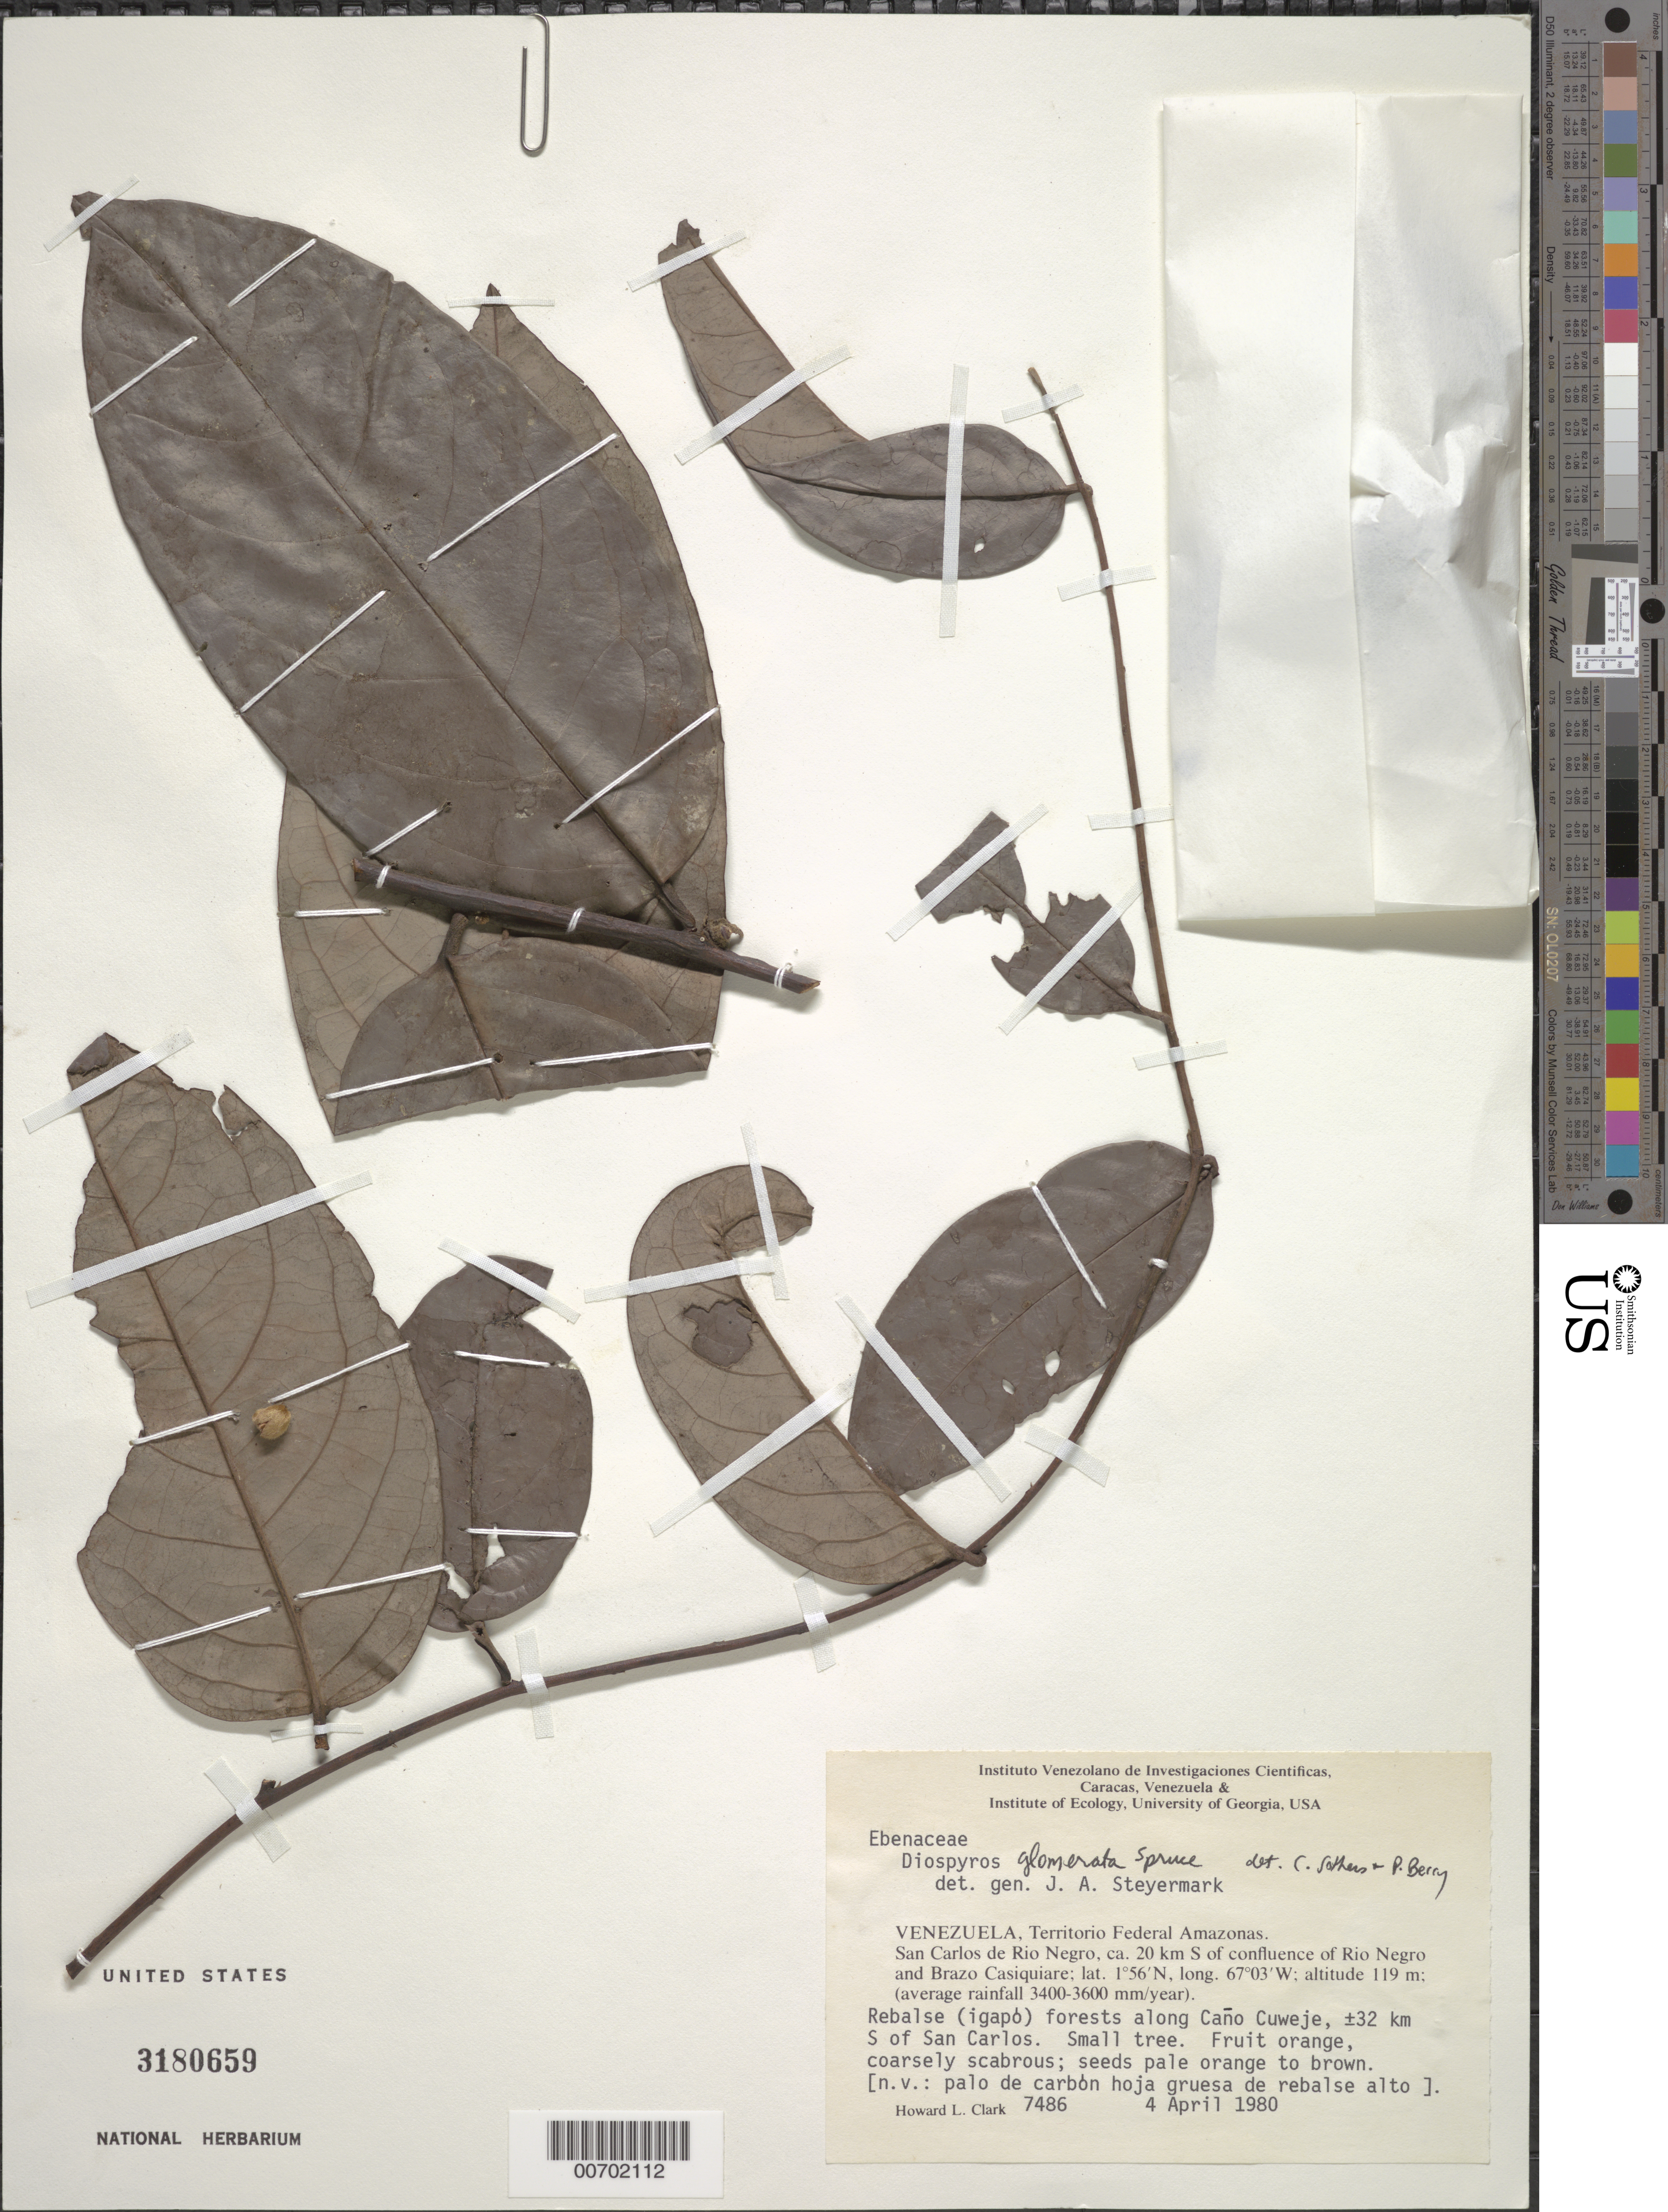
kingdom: Plantae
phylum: Tracheophyta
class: Magnoliopsida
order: Ericales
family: Ebenaceae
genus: Diospyros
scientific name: Diospyros glomerata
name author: Spruce ex Hiern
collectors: H. L. Clark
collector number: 7486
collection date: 1980-04-04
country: Venezuela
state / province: Amazonas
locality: Territorio Federal Amazonas. San Carlos de Rio Negro, ca. 20 km S of confluence of Rio Negro and Brazo Casiquiare. Rebalse (igapó) forests along Caño Cuweje, ± 32 km S of San Carlos.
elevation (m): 119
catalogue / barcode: US 3180659